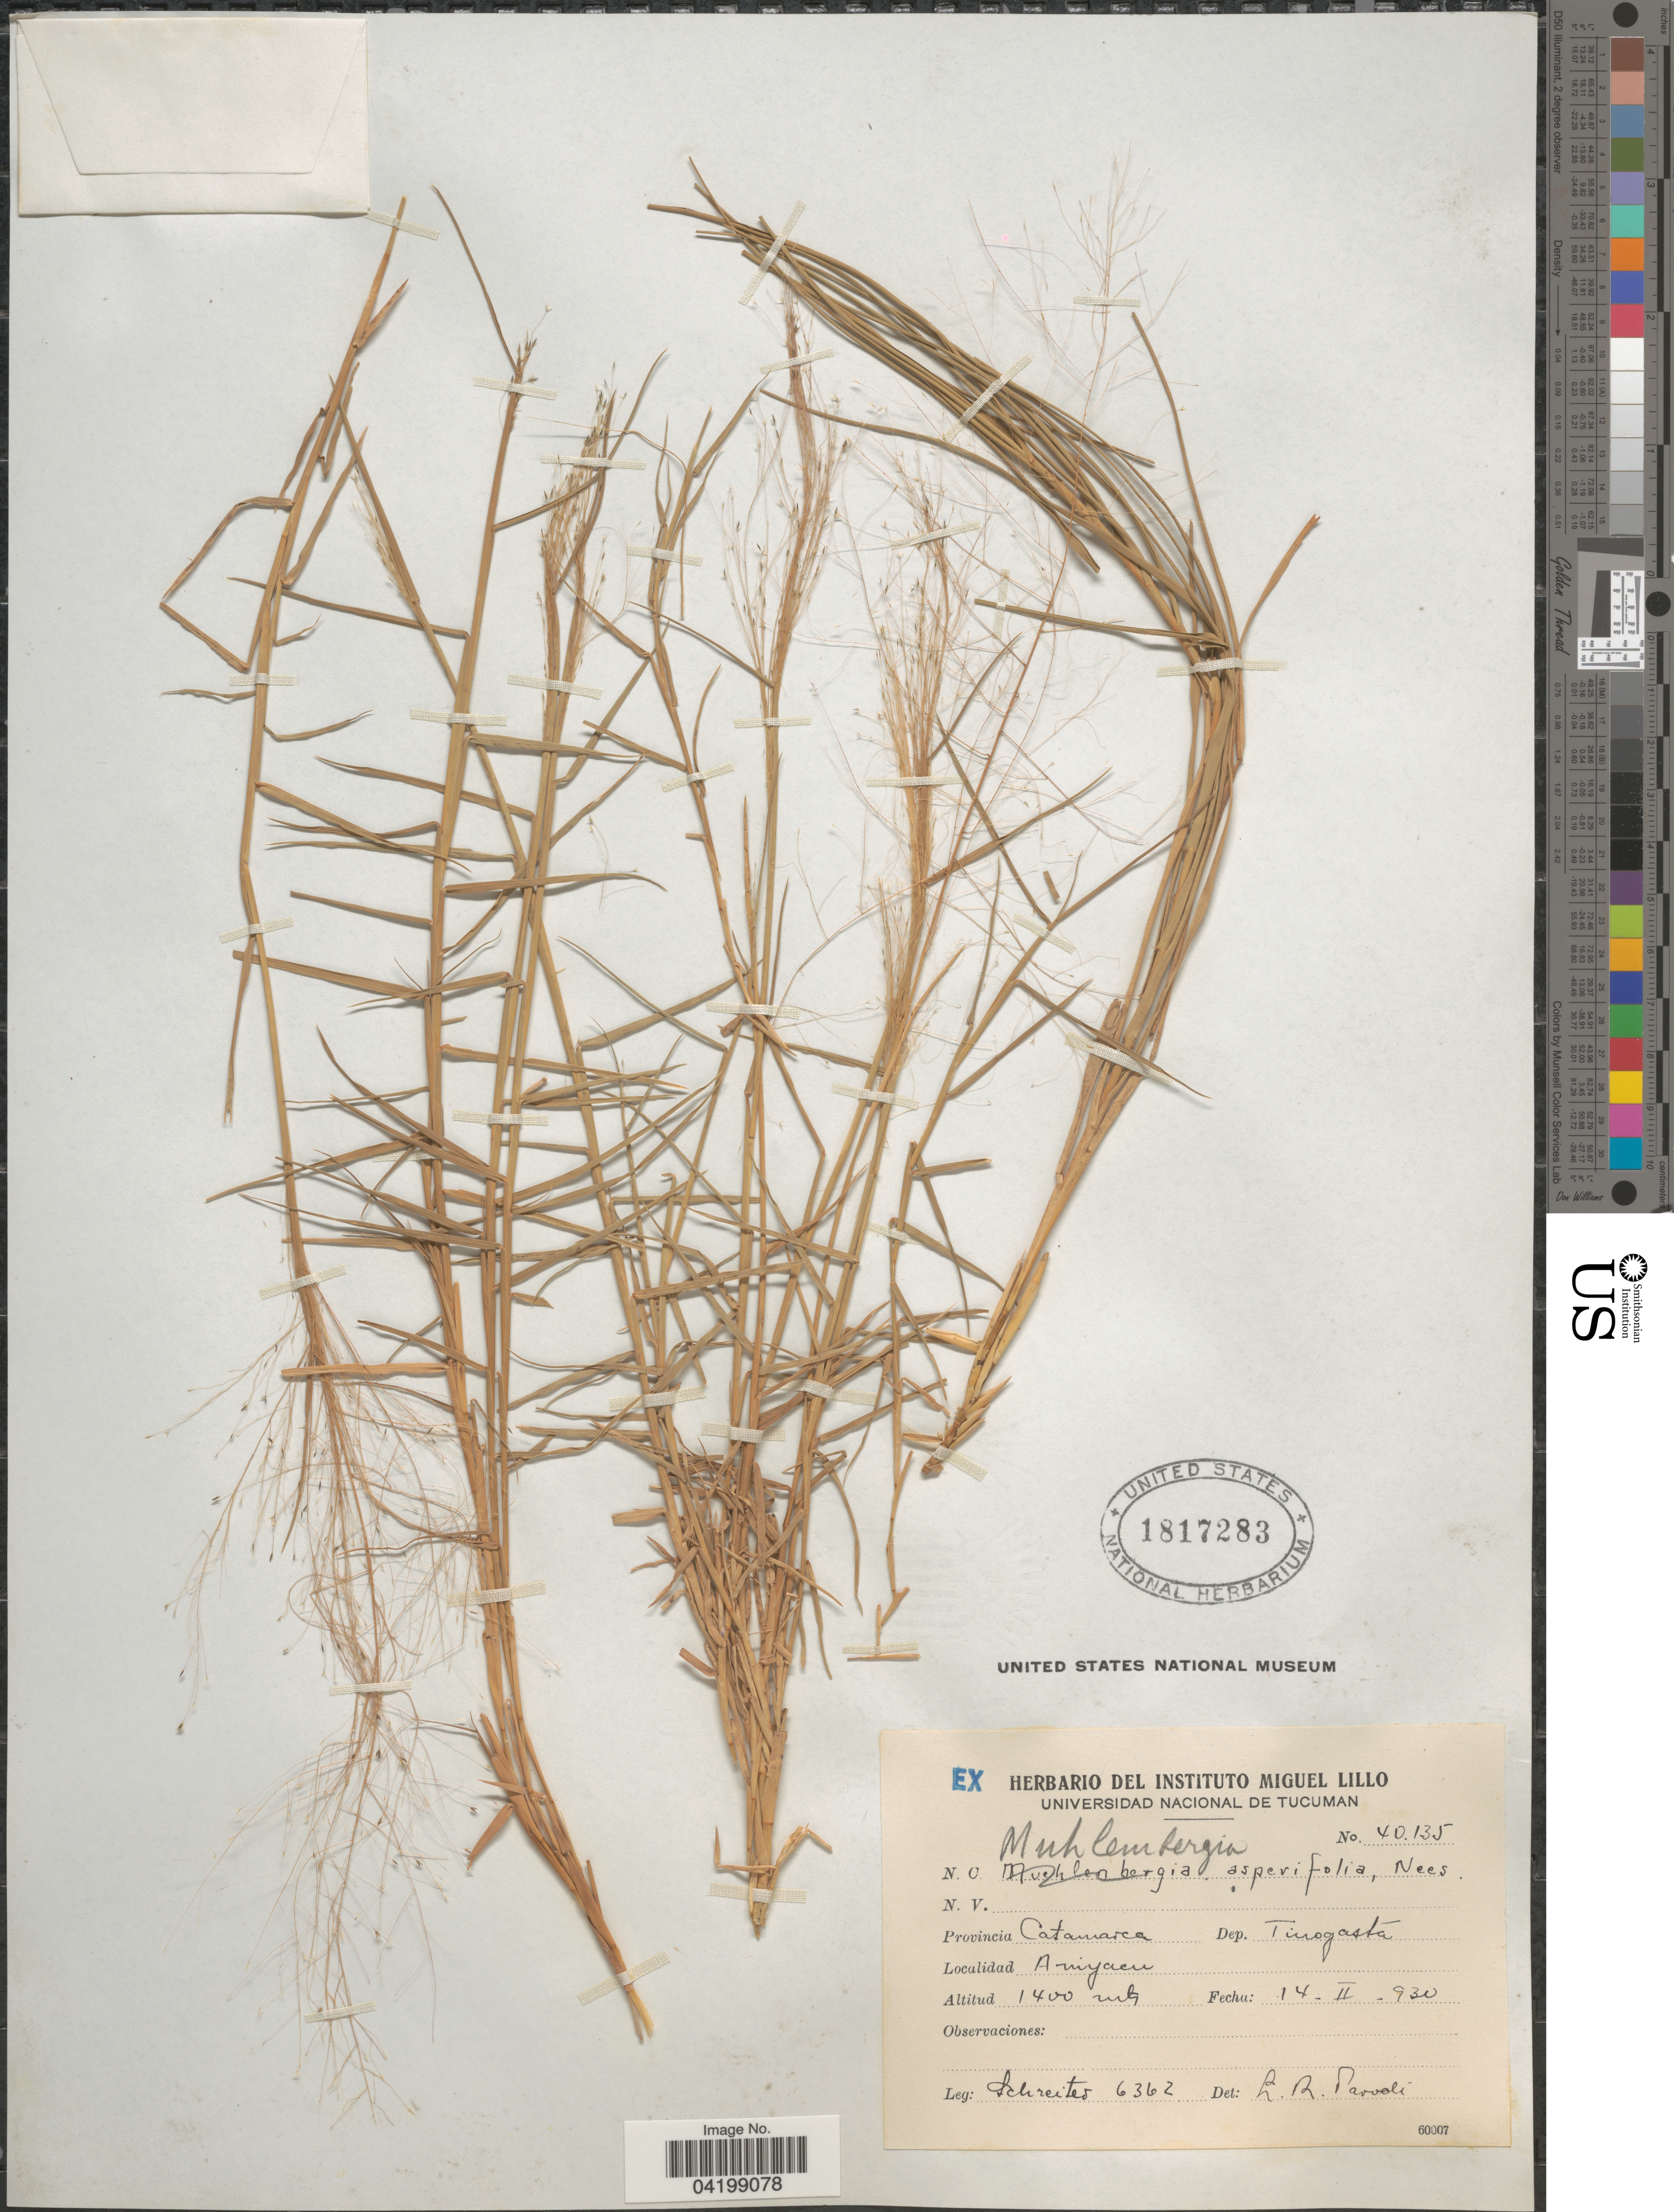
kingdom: Plantae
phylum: Tracheophyta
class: Liliopsida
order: Poales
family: Poaceae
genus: Muhlenbergia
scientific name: Muhlenbergia asperifolia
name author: (Nees & Meyen ex Trin.) Parodi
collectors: -. Schreiter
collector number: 6362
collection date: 1930-02-14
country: Argentina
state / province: Catamarca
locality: Dep. Tinogasta. Aniyacu.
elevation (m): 1400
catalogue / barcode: US 1817283